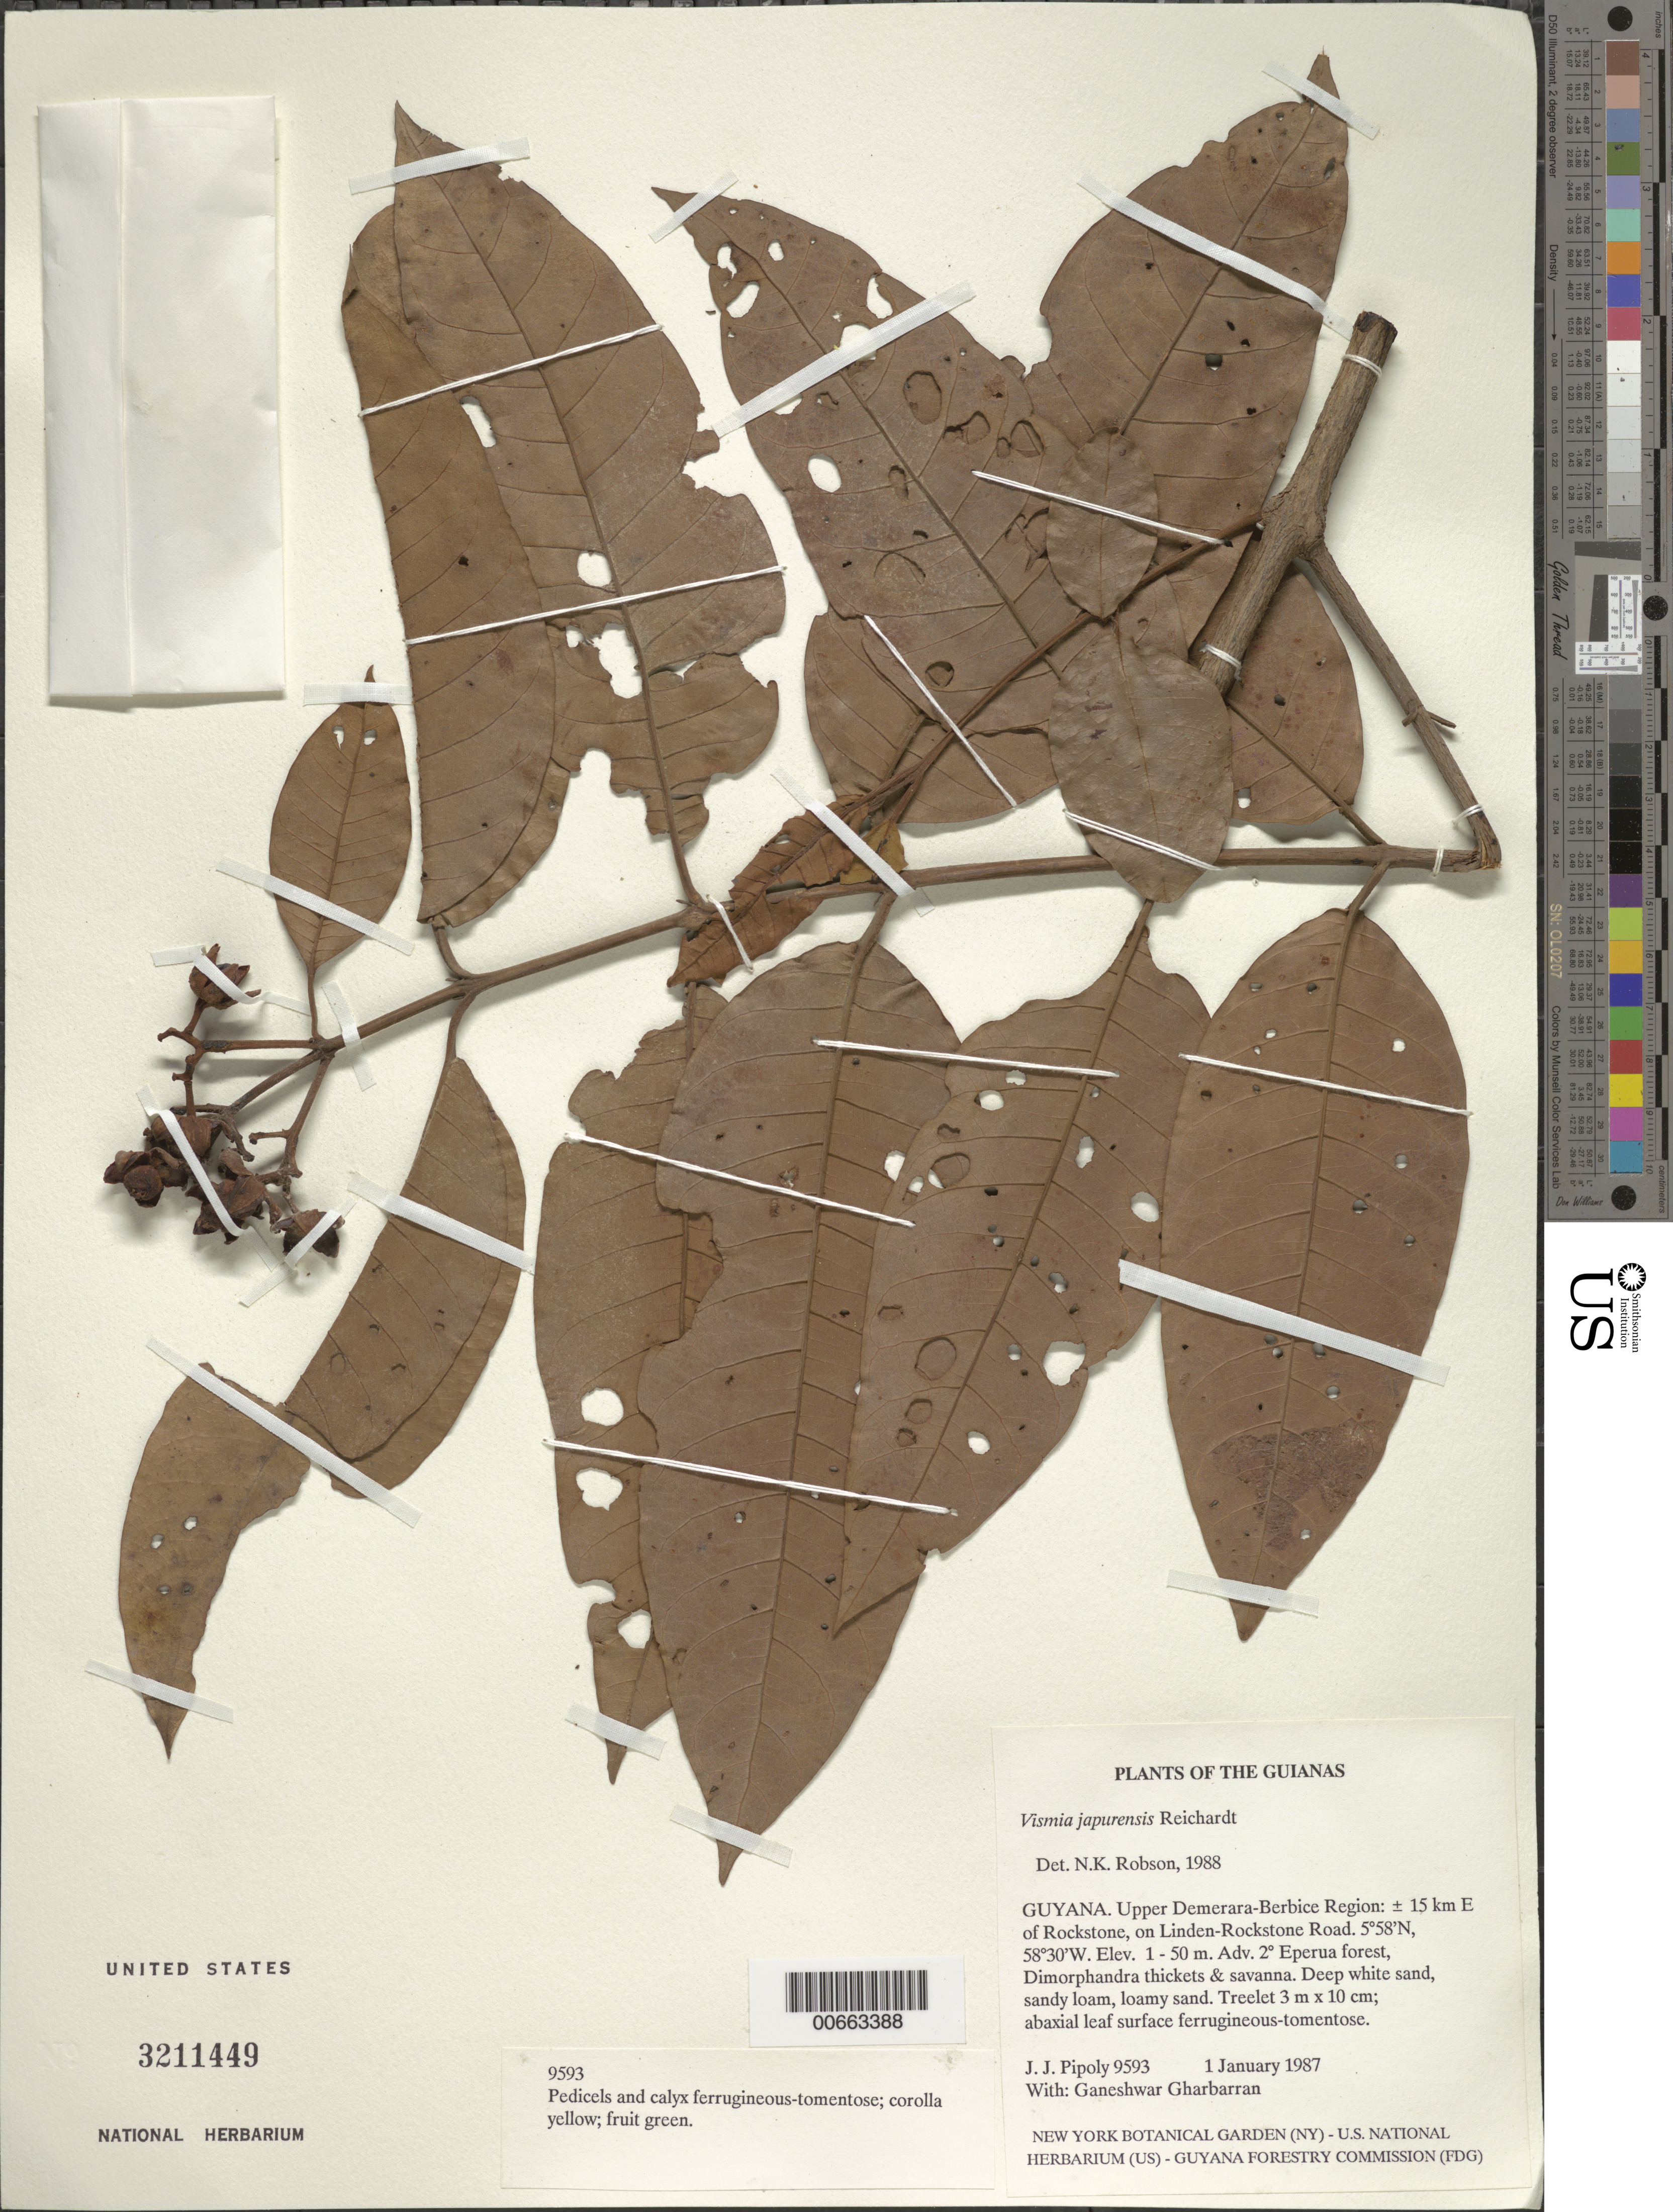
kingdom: Plantae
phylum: Tracheophyta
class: Magnoliopsida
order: Malpighiales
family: Hypericaceae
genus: Vismia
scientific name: Vismia japurensis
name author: Reichardt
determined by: Robson, Norman K. B.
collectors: J. J. Pipoly & G. Gharbarran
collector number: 9593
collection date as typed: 11 January 1987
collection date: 1987-01-11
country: Guyana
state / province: U. Demerara-Berbice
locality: ±15 km E of Rockstone, on Linden-Rockstone Road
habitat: Adv. secondary Eperua forest, Dimorphandra thickets & savanna. Deep white sand, sandy loam, loamy sand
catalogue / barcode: US 3211449